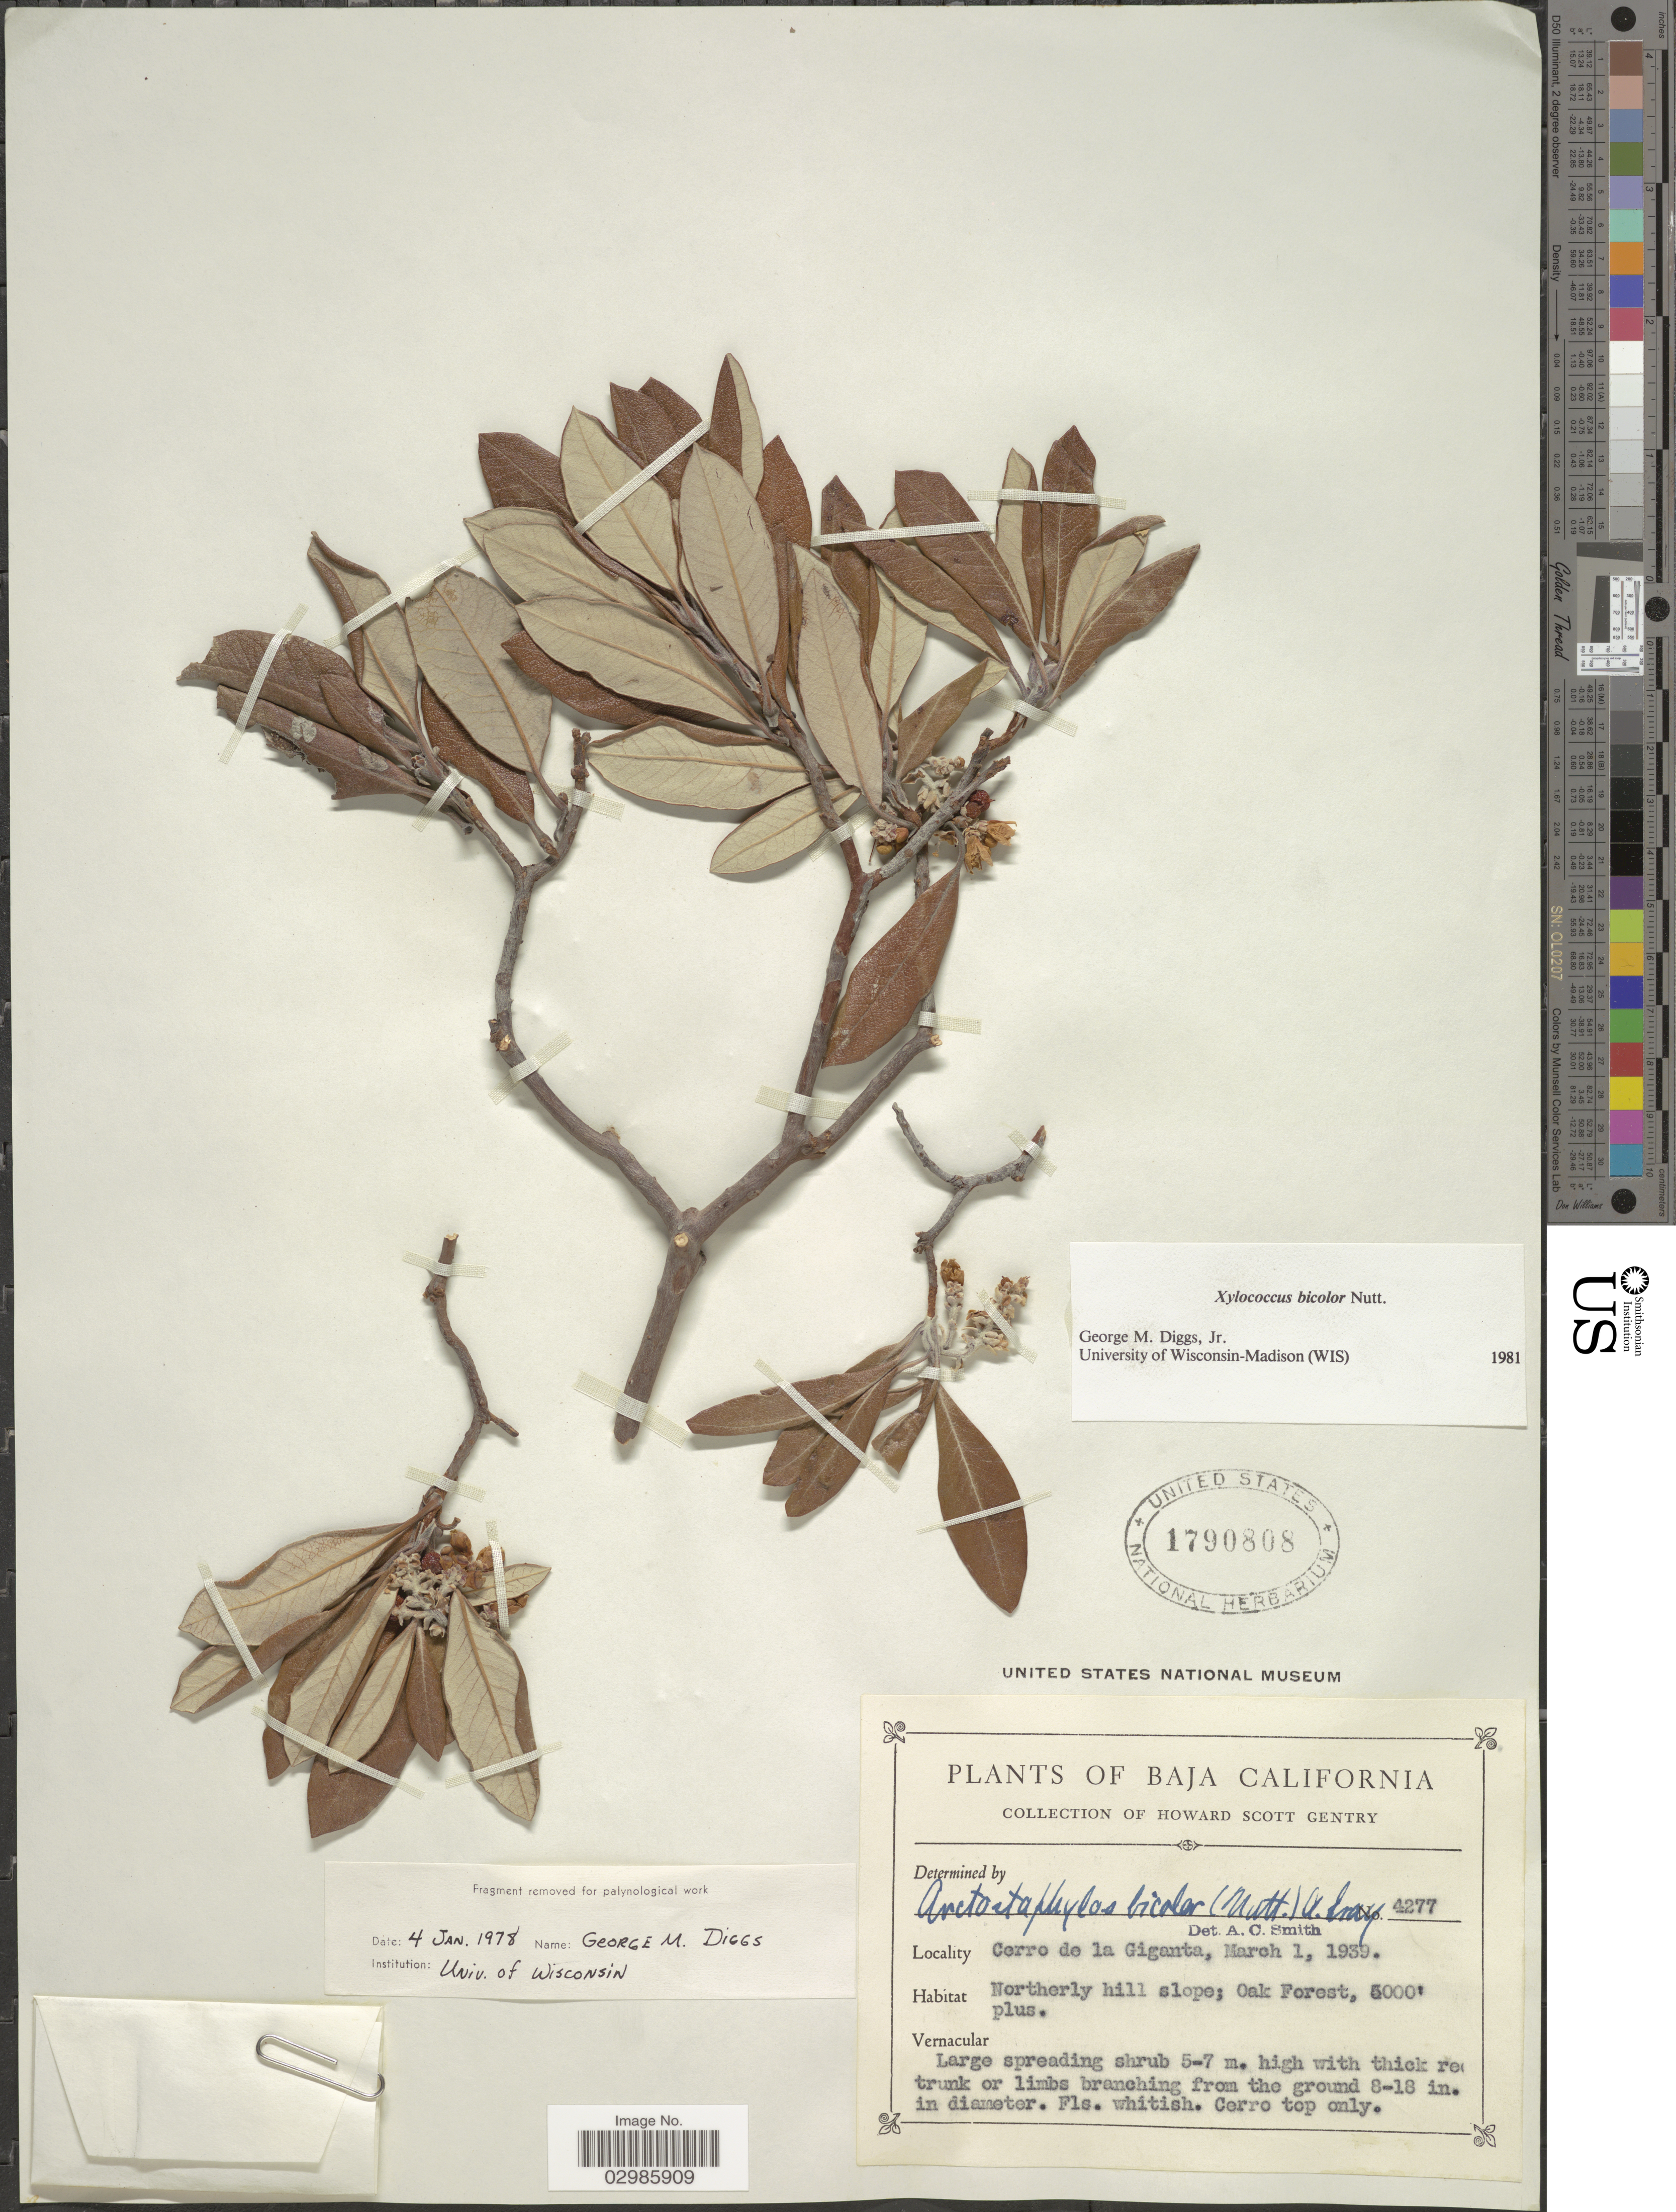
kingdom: Plantae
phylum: Tracheophyta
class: Magnoliopsida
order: Ericales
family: Ericaceae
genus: Xylococcus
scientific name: Xylococcus bicolor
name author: Nutt.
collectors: H. S. Gentry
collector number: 4277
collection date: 1939-03-01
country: Mexico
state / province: Baja California Sur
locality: Cerro de la Giganta. Northerly hill slope.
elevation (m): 1524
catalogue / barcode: US 1790808